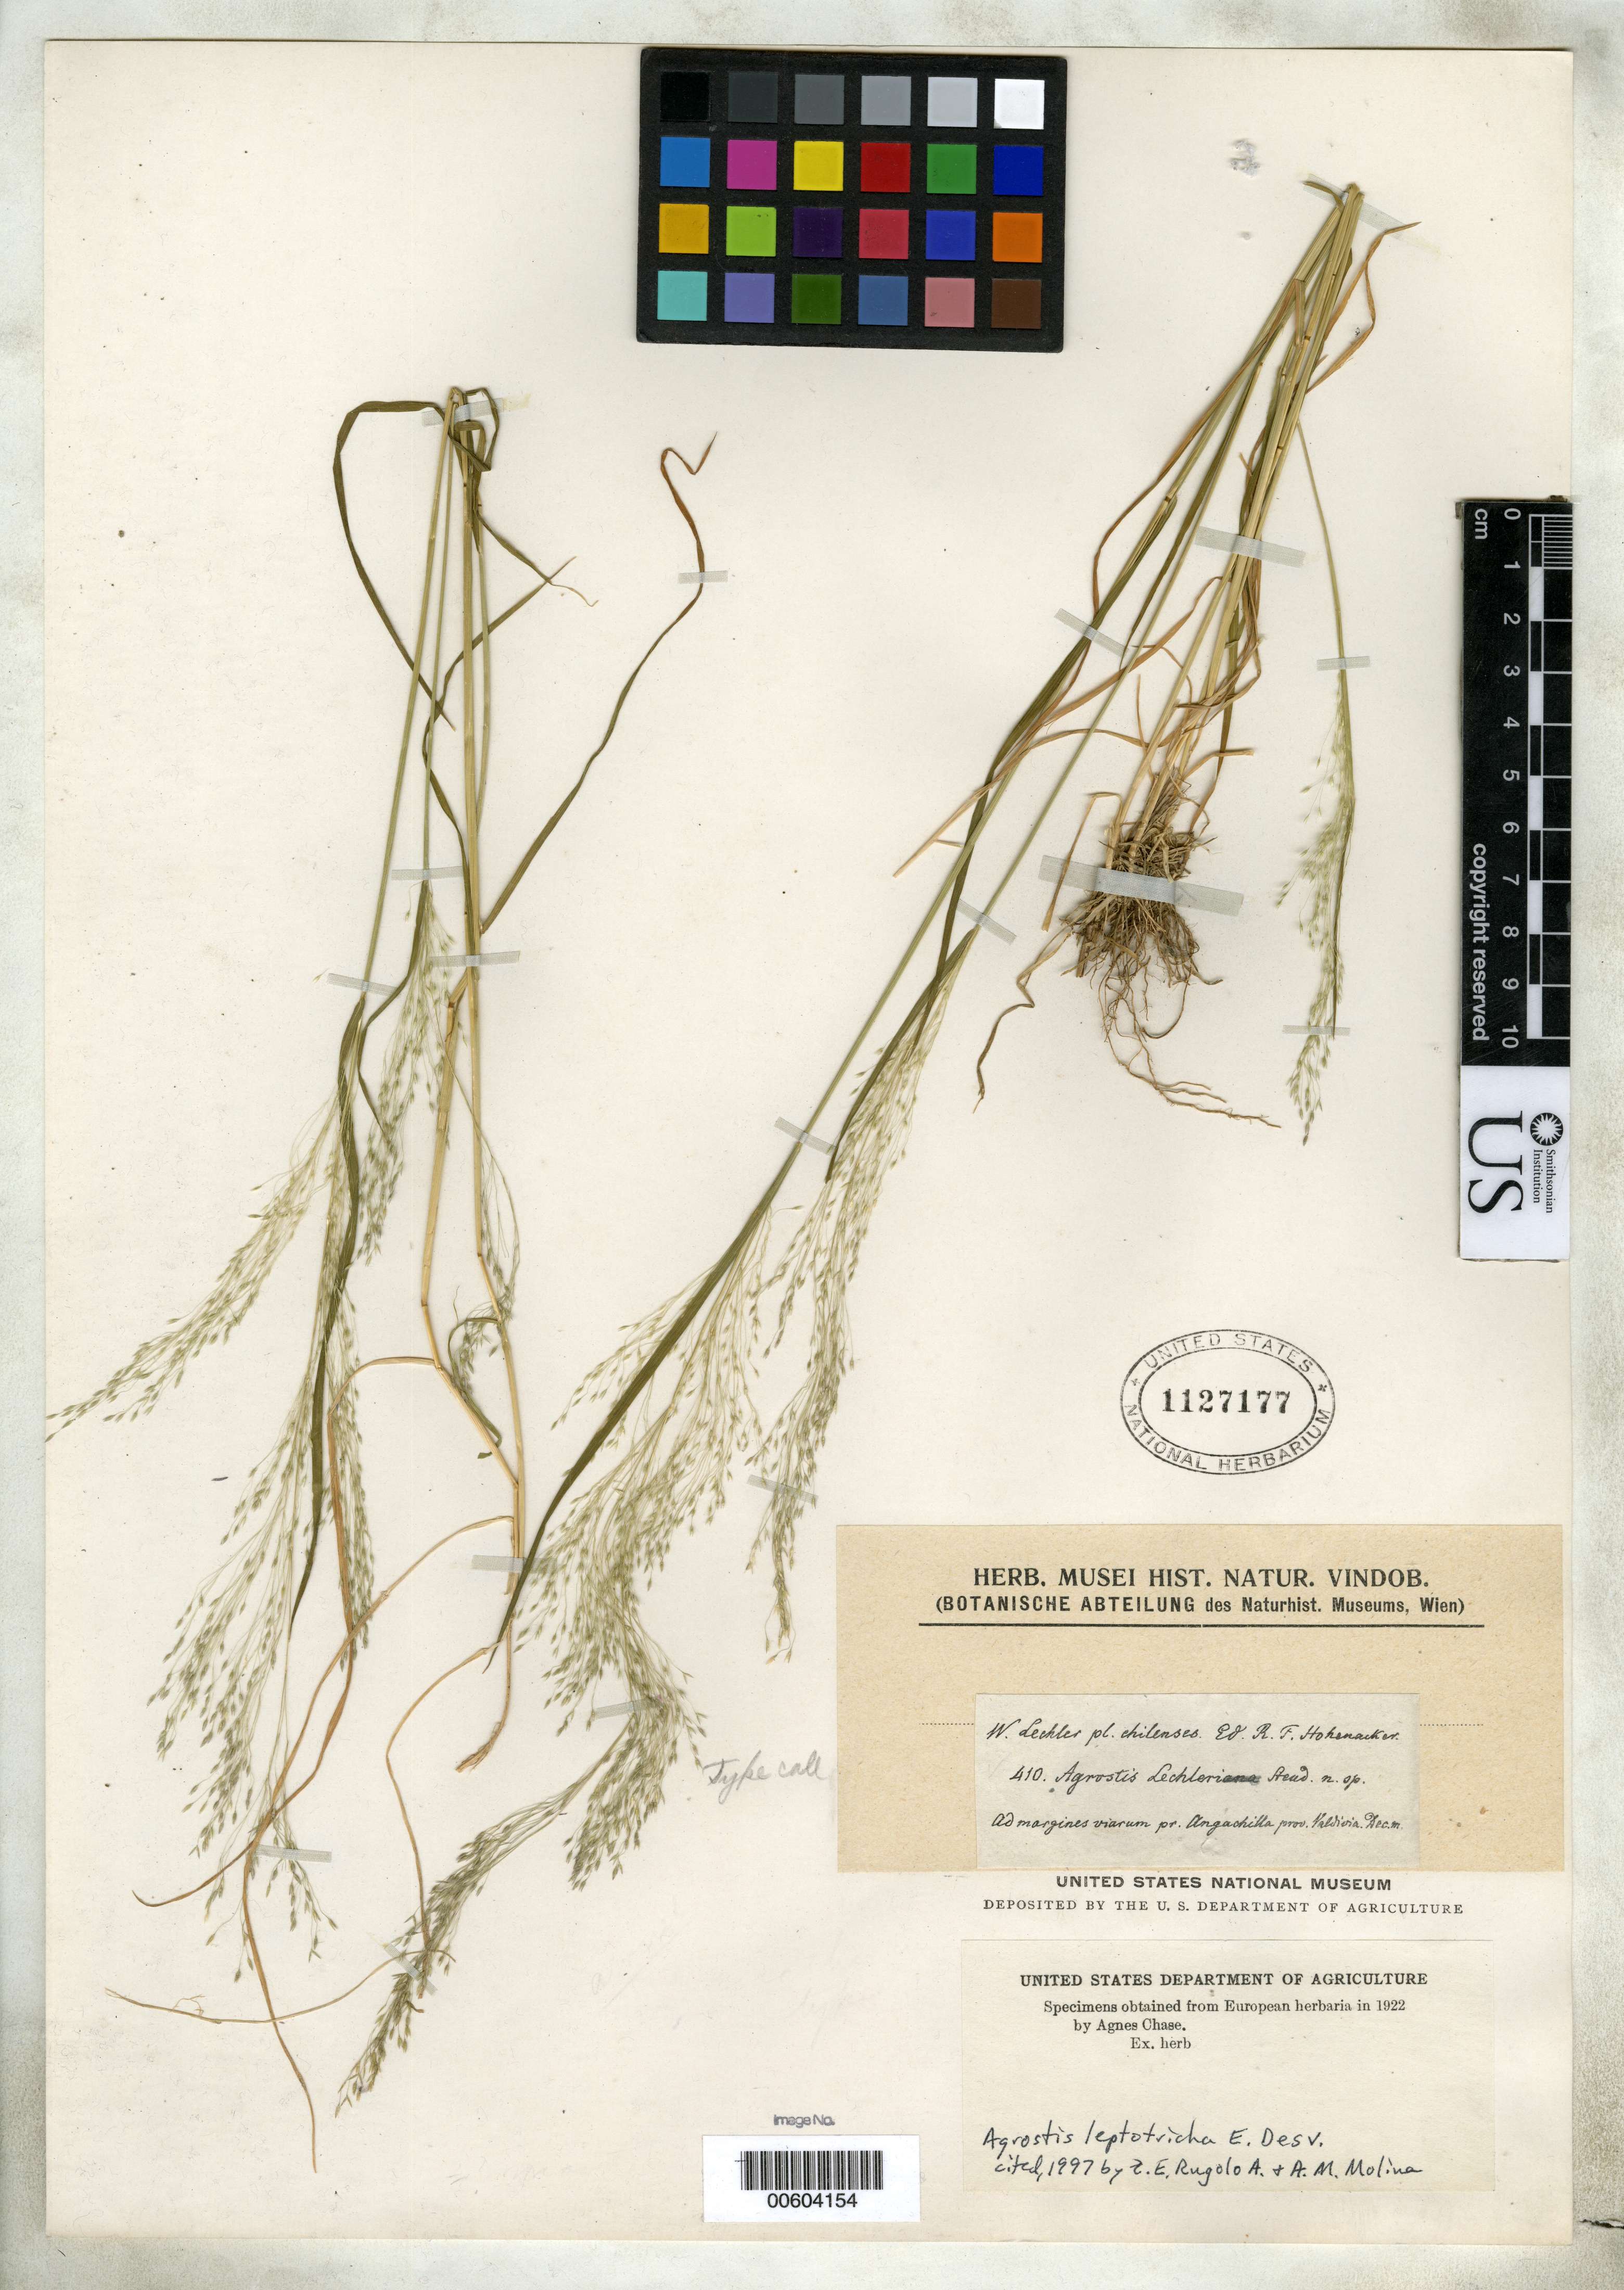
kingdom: Plantae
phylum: Tracheophyta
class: Liliopsida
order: Poales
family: Poaceae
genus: Agrostis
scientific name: Agrostis lechleri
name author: Steud.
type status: Isotype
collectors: W. Lechler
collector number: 410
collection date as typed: Dec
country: Chile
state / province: Los Ríos (XIV)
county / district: Valdivia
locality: Ad margines viarum pr. Angachilla Prov.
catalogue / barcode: US 1127177